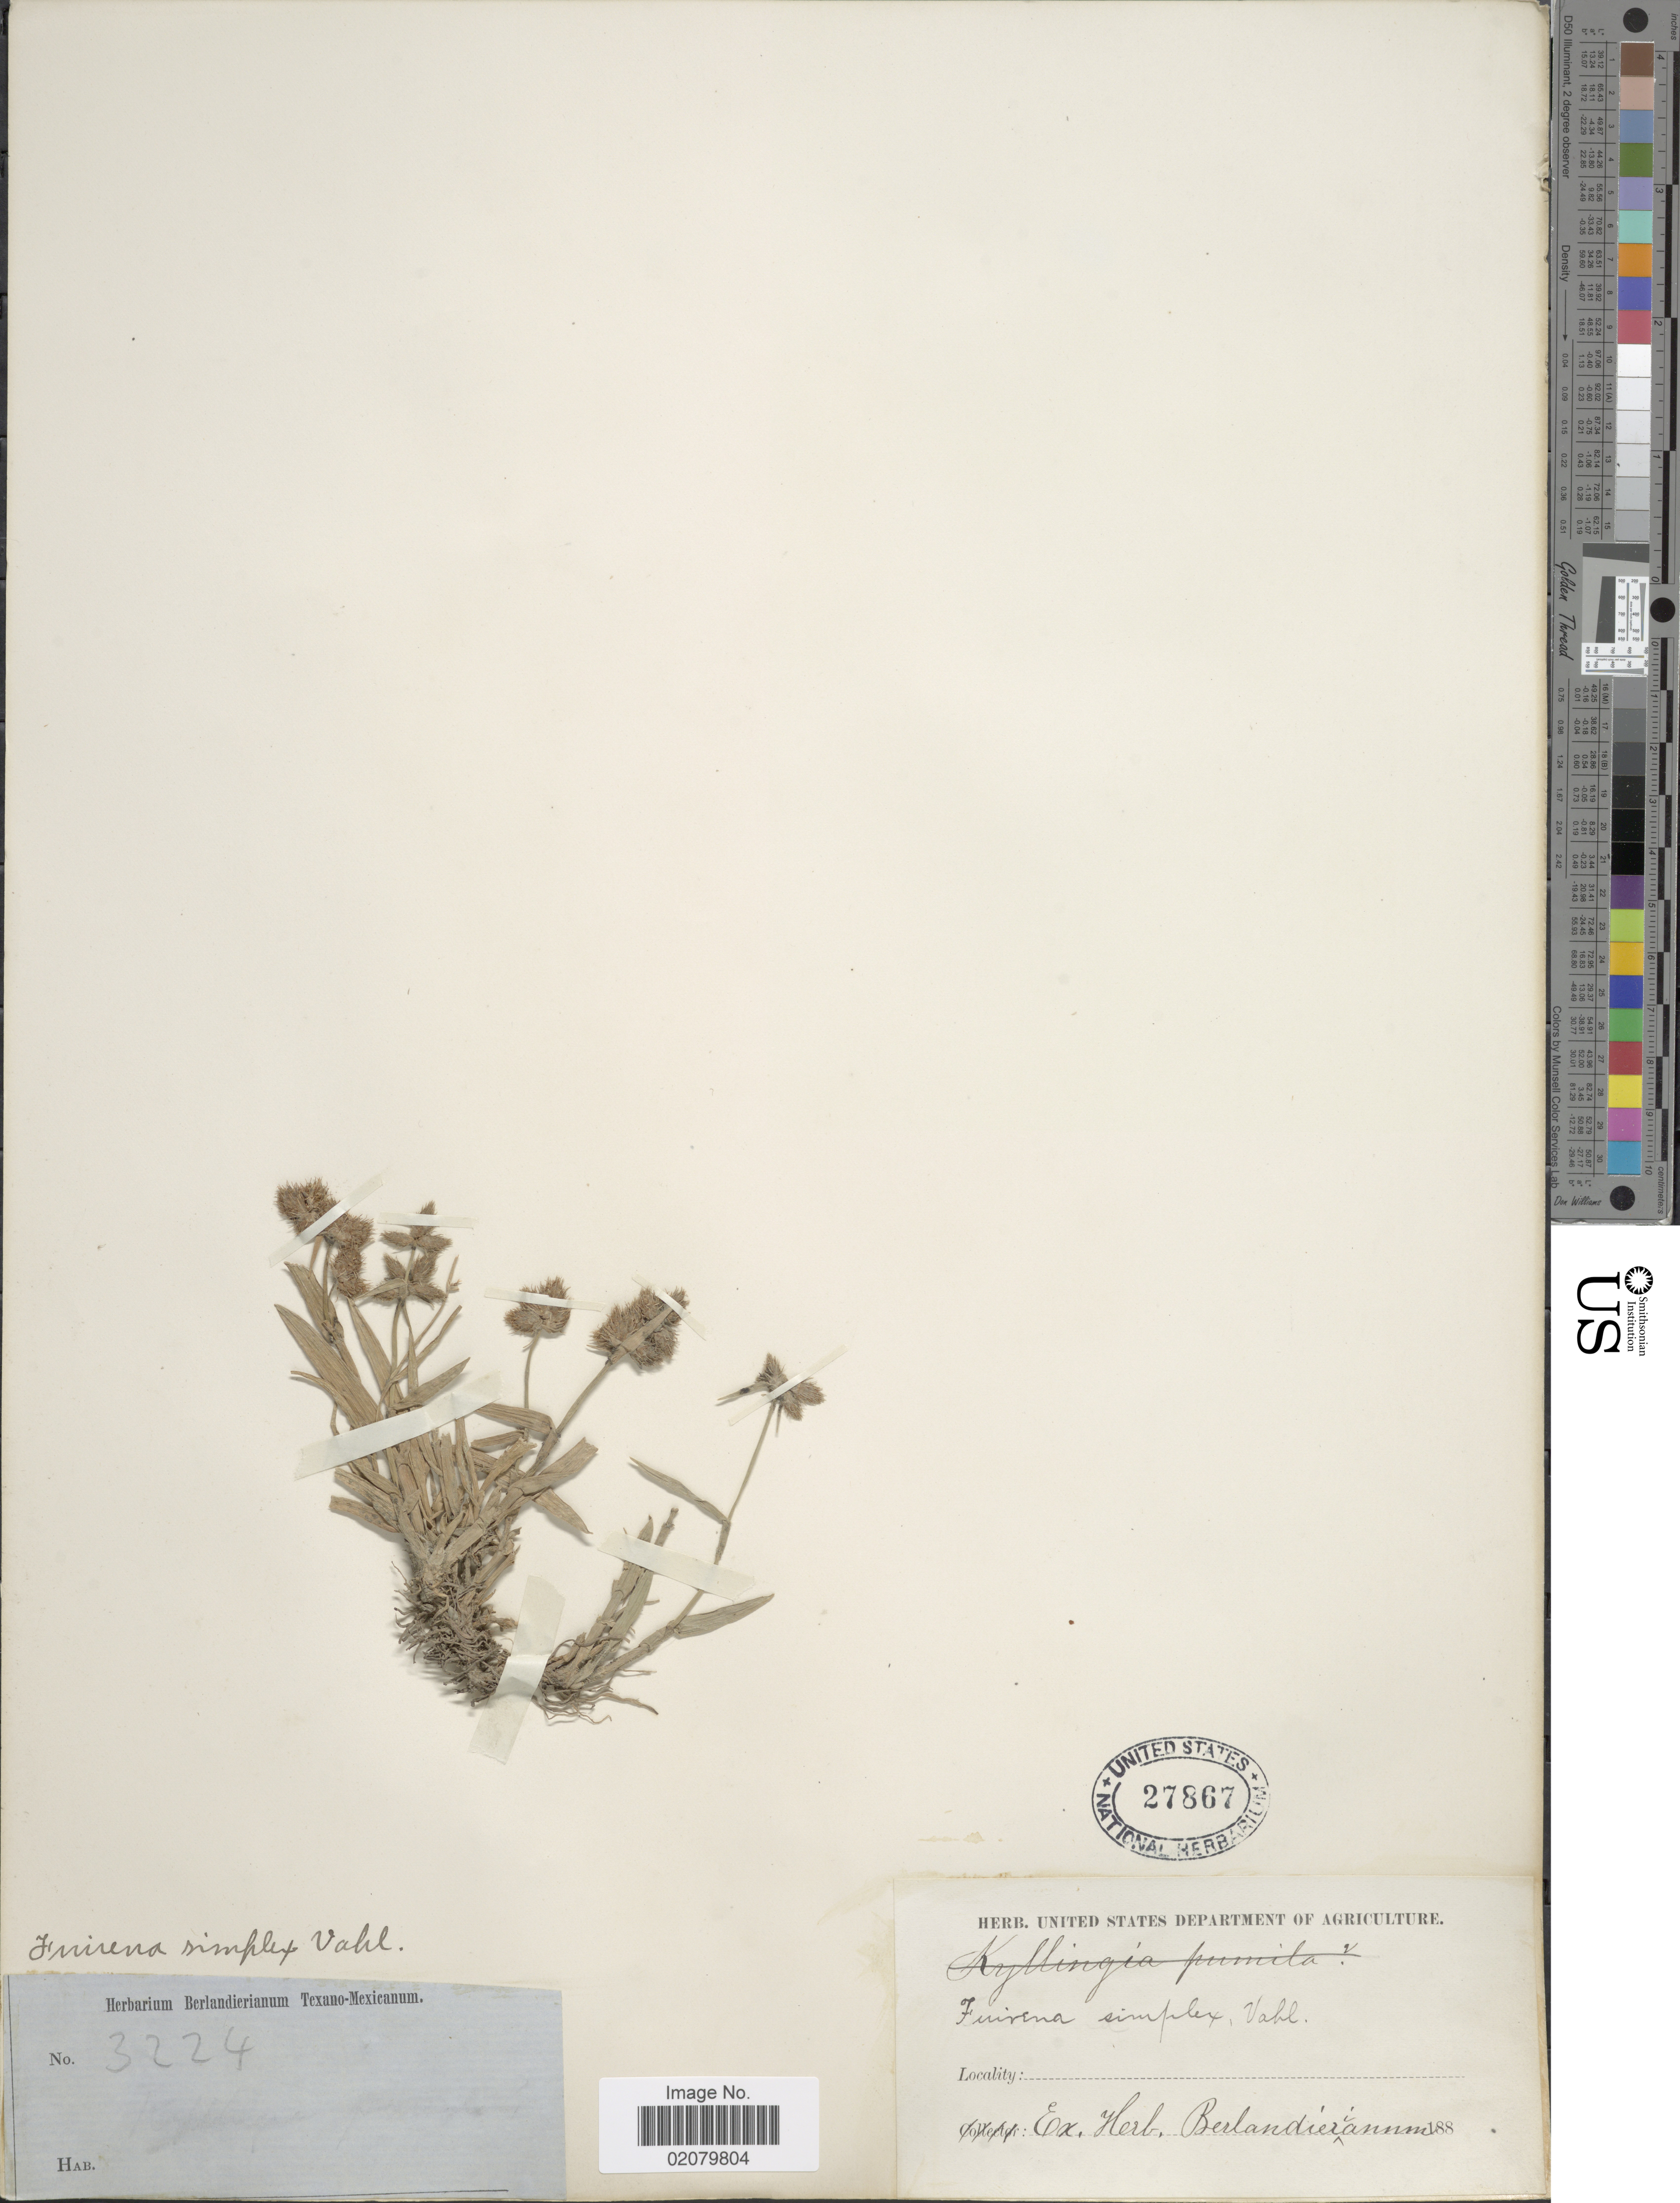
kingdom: Plantae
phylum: Tracheophyta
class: Liliopsida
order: Poales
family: Cyperaceae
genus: Fuirena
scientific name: Fuirena simplex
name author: Vahl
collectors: ex Herb. Berlandierianum Texano-Mexicanum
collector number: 3224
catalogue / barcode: US 27867